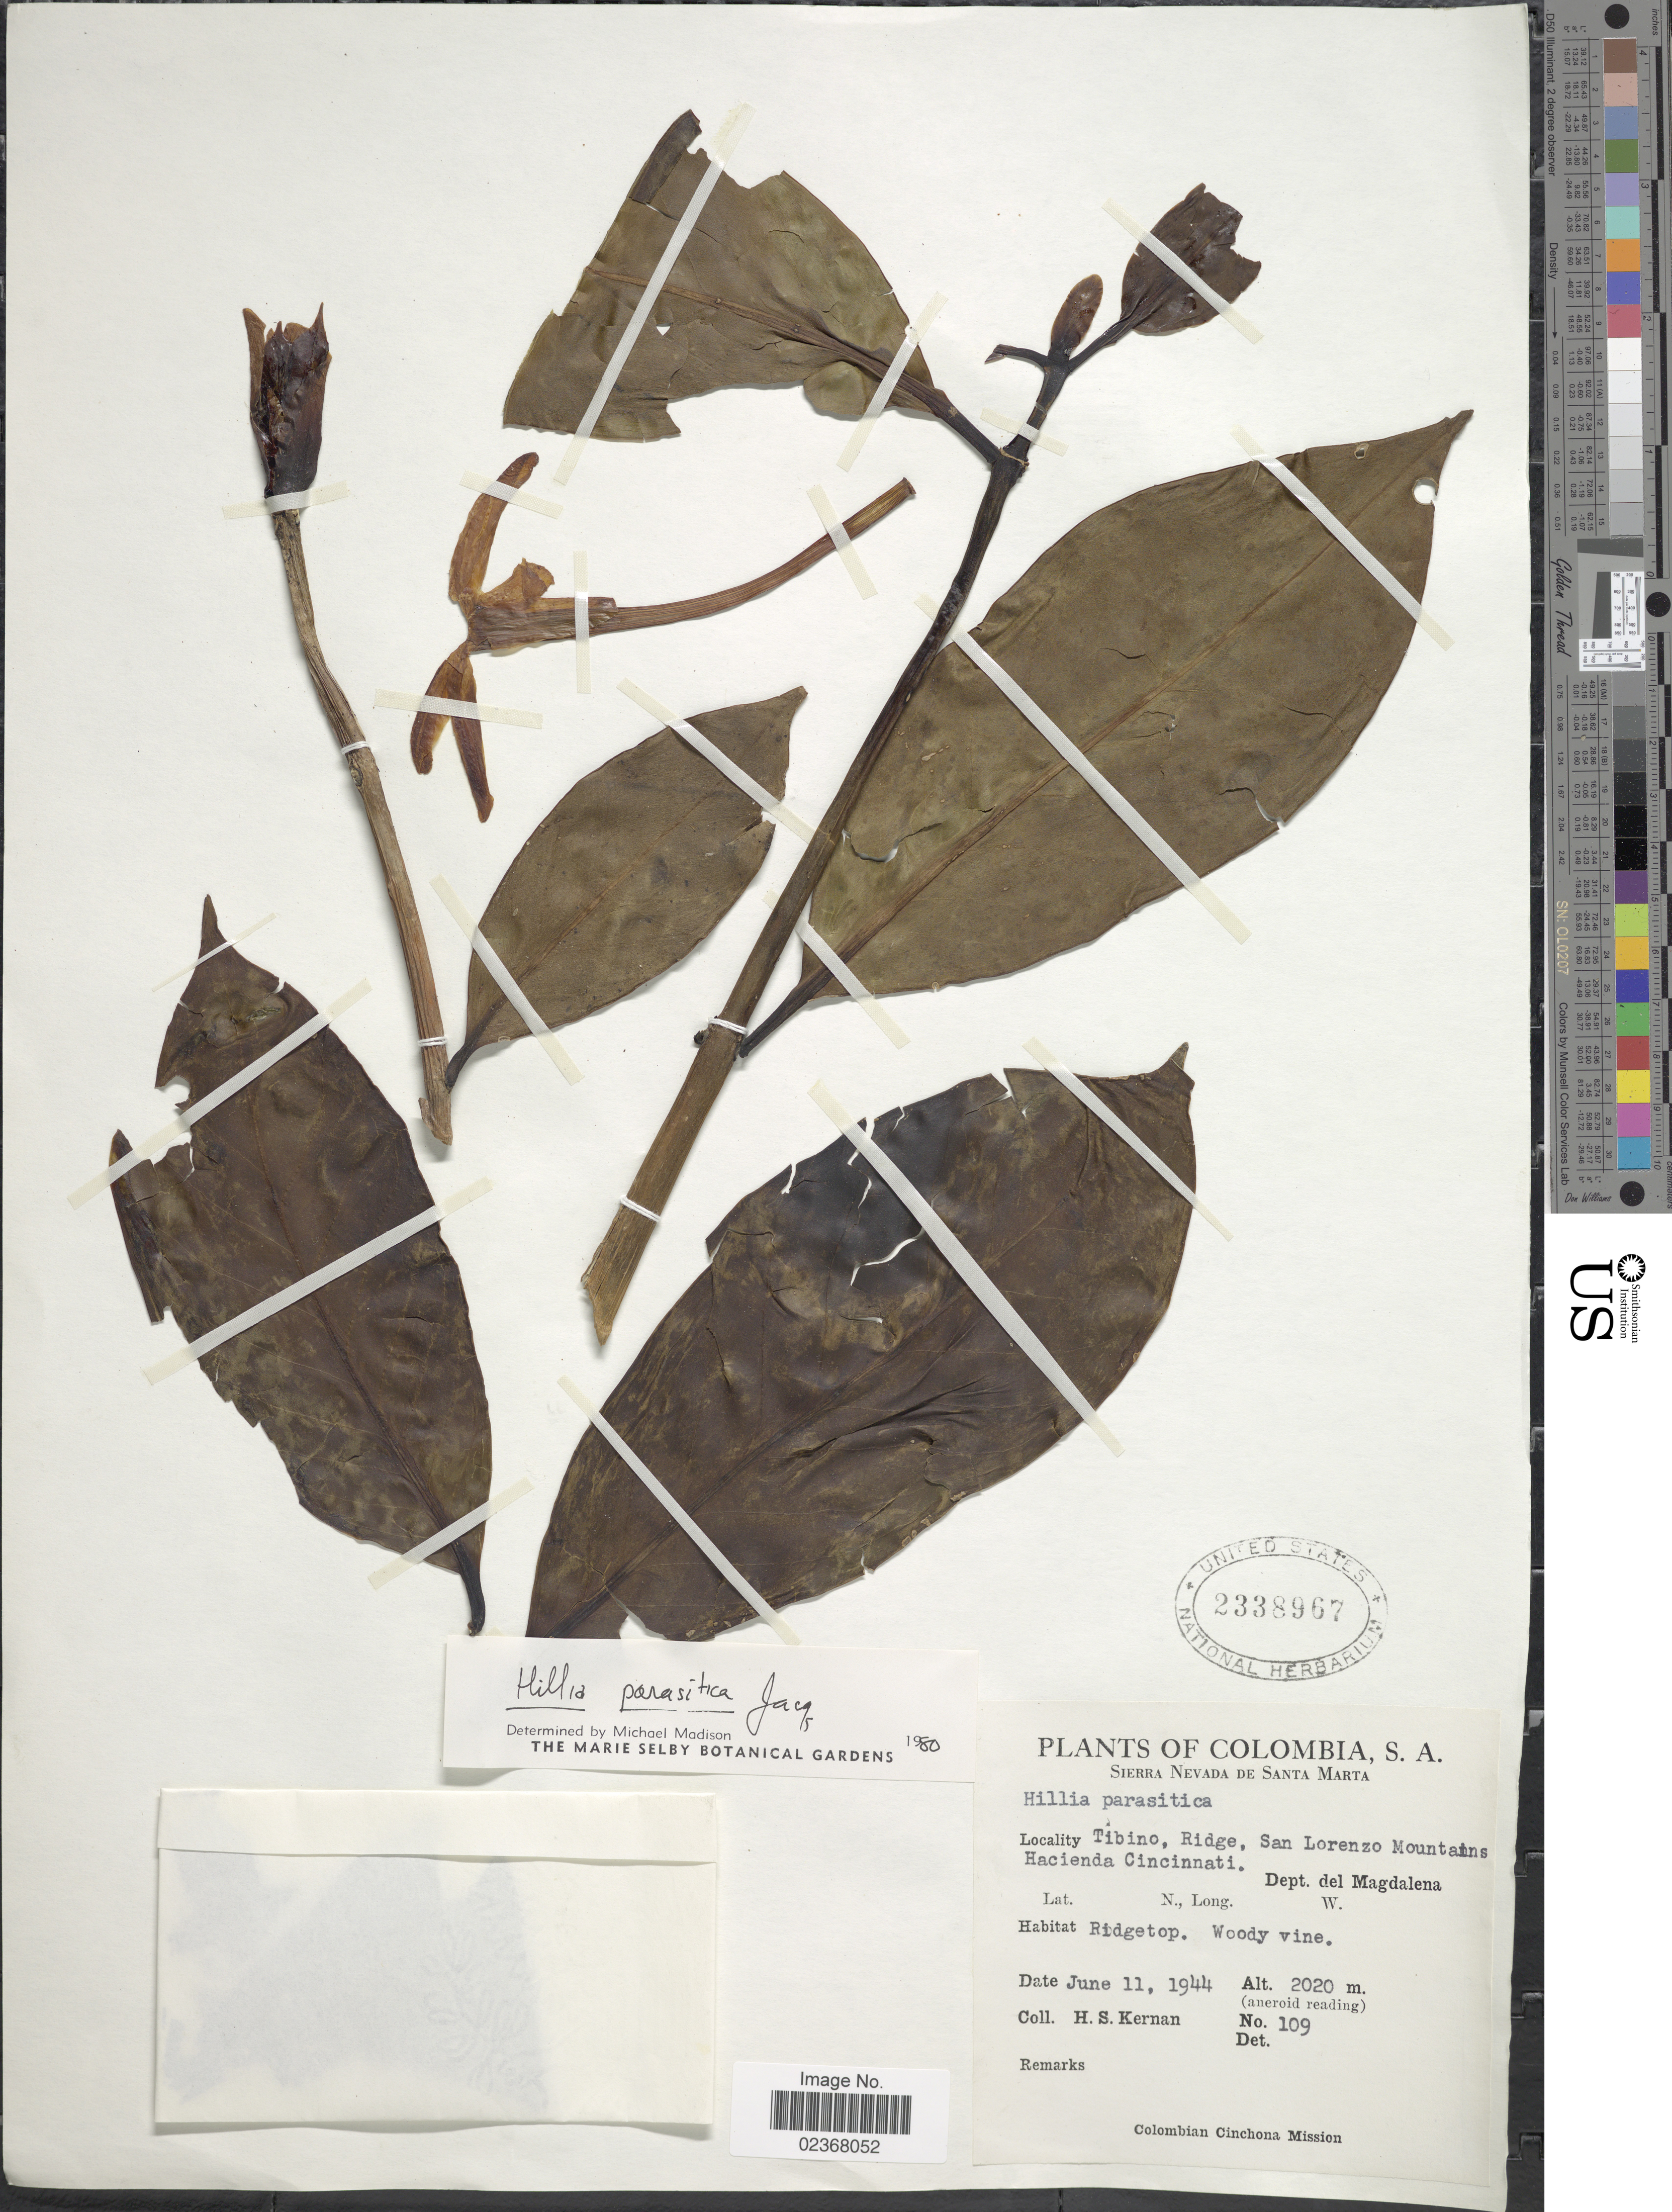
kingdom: Plantae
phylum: Tracheophyta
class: Magnoliopsida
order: Gentianales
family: Rubiaceae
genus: Hillia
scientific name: Hillia parasitica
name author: Jacq.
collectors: H. Kernan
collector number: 109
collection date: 1944-06-11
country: Colombia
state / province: Magdalena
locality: Sierra Nevada De Santa Marta, Tibino, Ridge, San Lorenzo Mountains, Hacienda Cincinnati, Dept. del Magdalena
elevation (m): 2020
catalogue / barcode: US 2338967